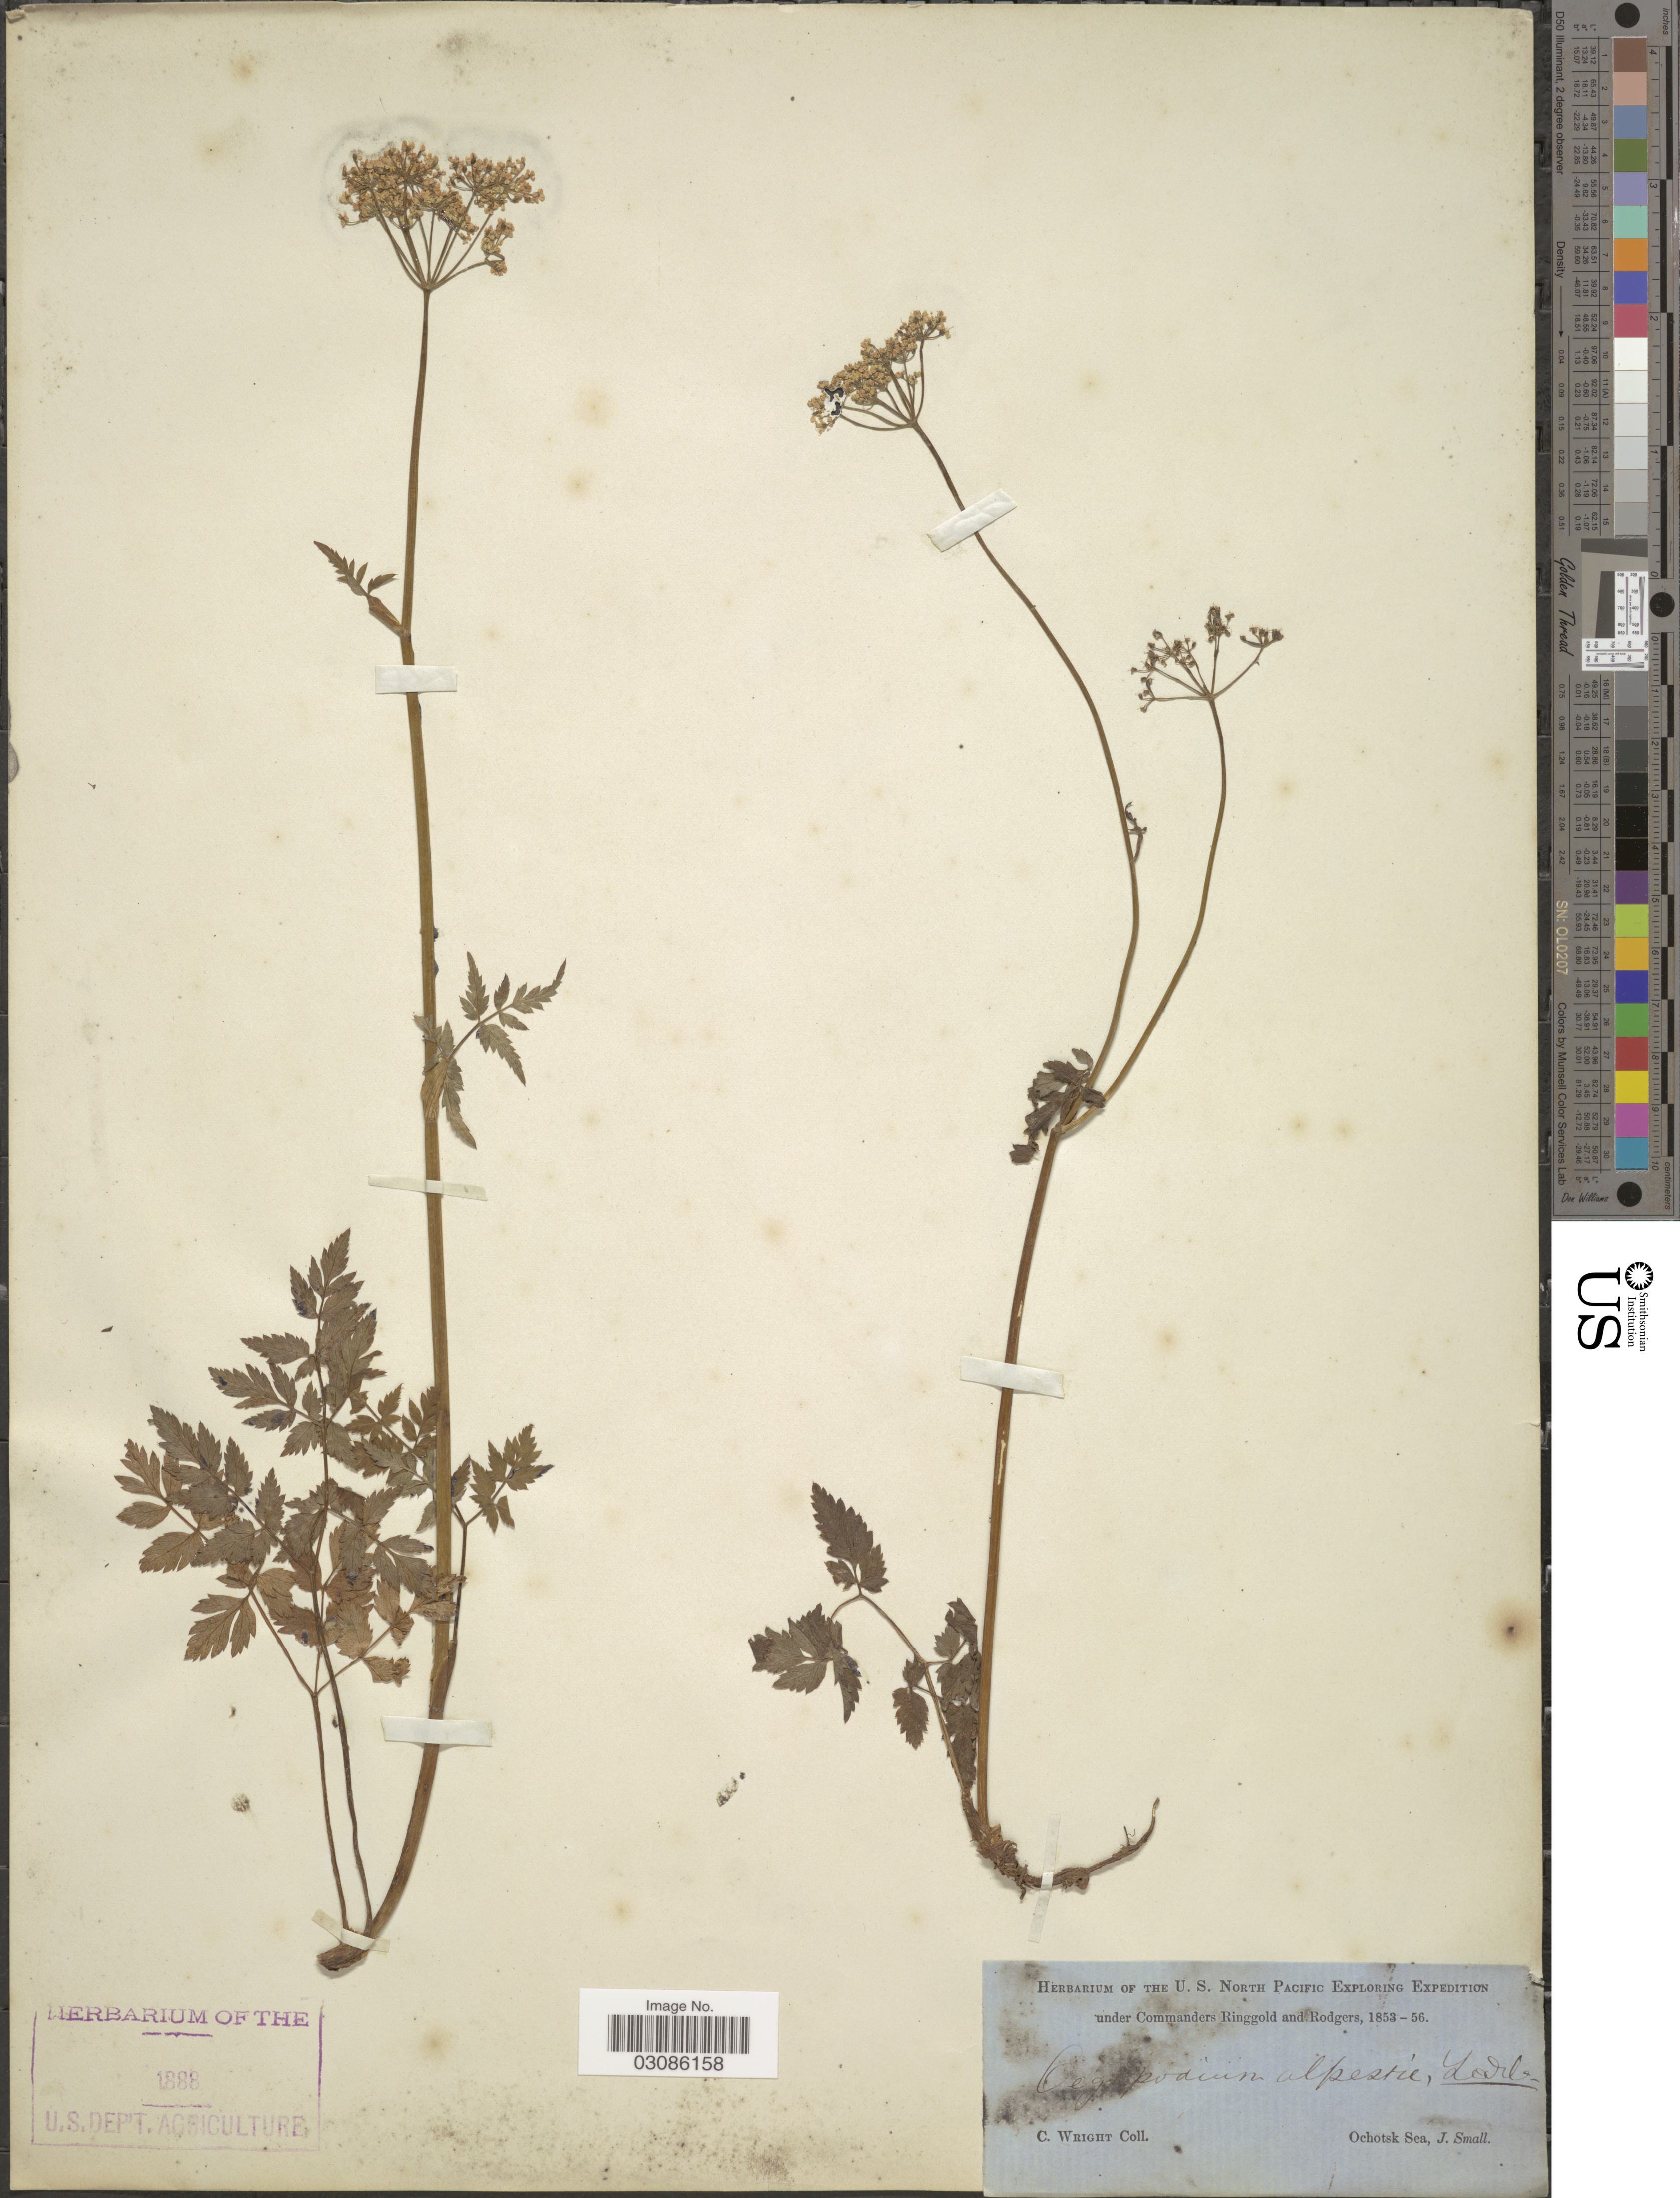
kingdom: Plantae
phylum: Tracheophyta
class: Magnoliopsida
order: Apiales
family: Apiaceae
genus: Aegopodium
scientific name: Aegopodium alpestre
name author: Ledeb.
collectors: C. Wright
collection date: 1853/1856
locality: Ochotsk Sea.